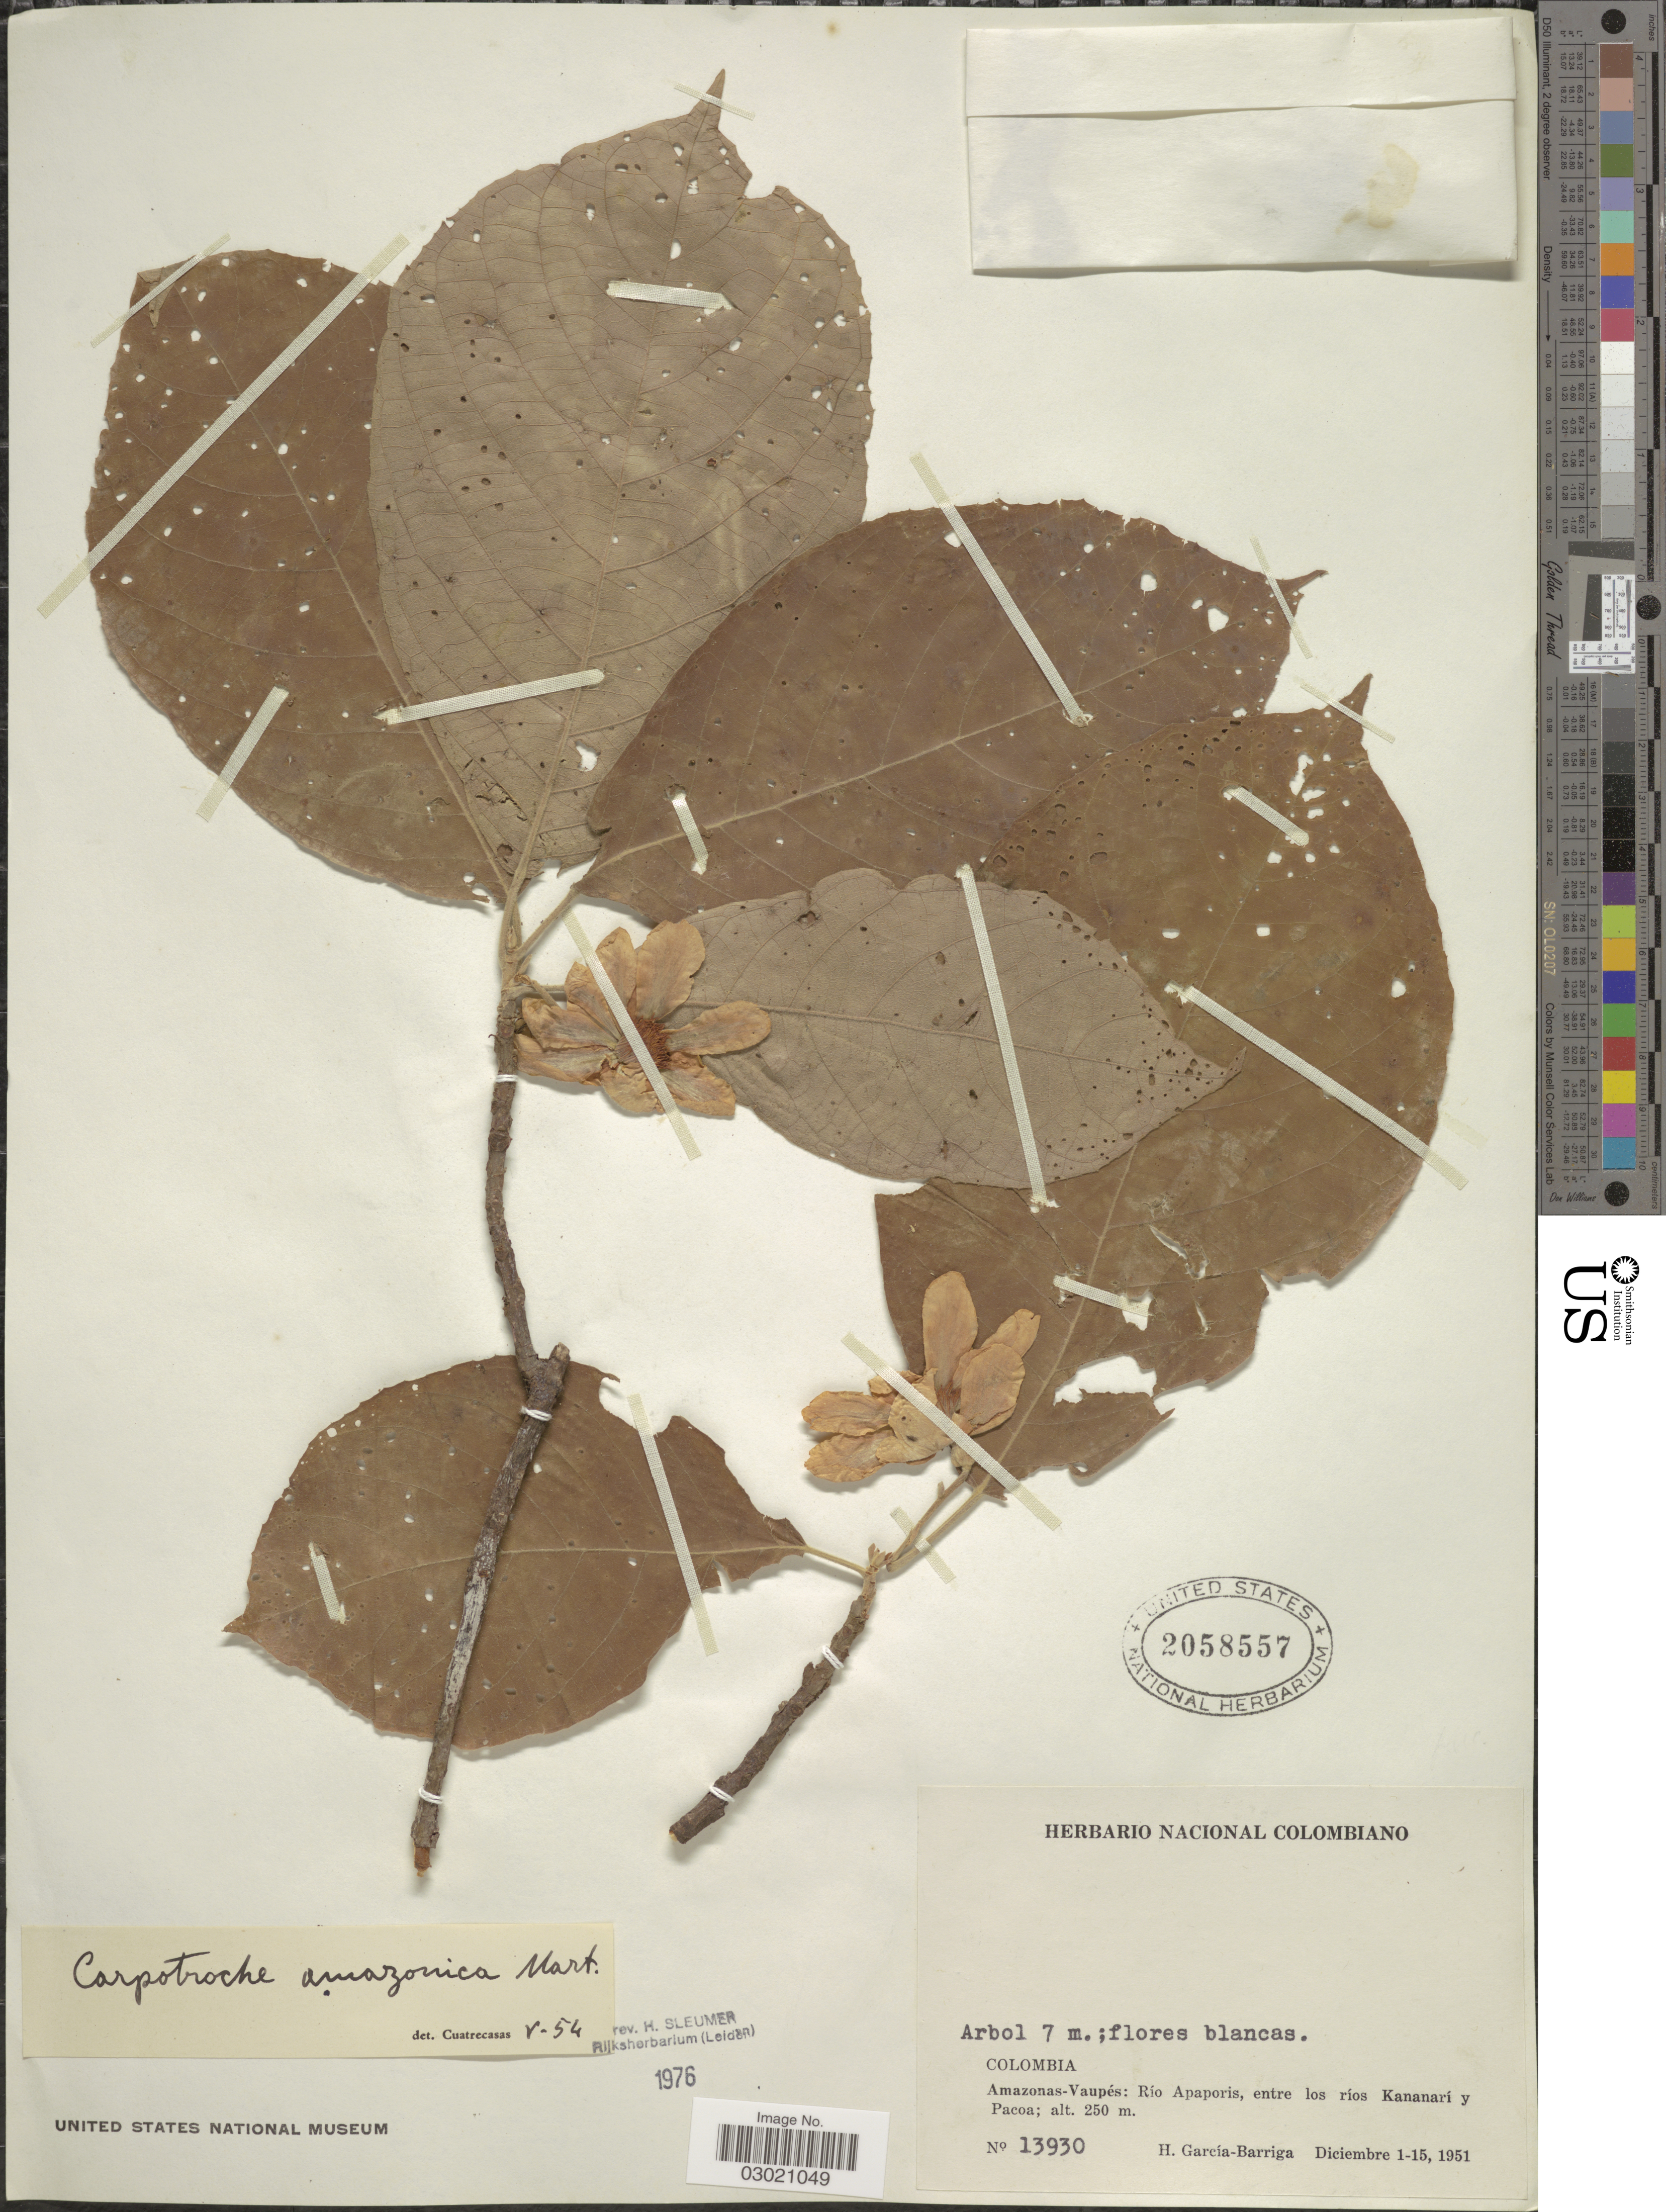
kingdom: Plantae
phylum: Tracheophyta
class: Magnoliopsida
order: Malpighiales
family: Achariaceae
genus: Carpotroche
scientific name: Carpotroche amazonica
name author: Mart. ex Eichler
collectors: H. García Barriga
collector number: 13930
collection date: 1951-12-01/1951-12-15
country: Colombia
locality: Amazonas-Vaupés: Río Apaporis, entre los ríos Kananarí y Pacoa.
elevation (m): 250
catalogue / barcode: US 2058557